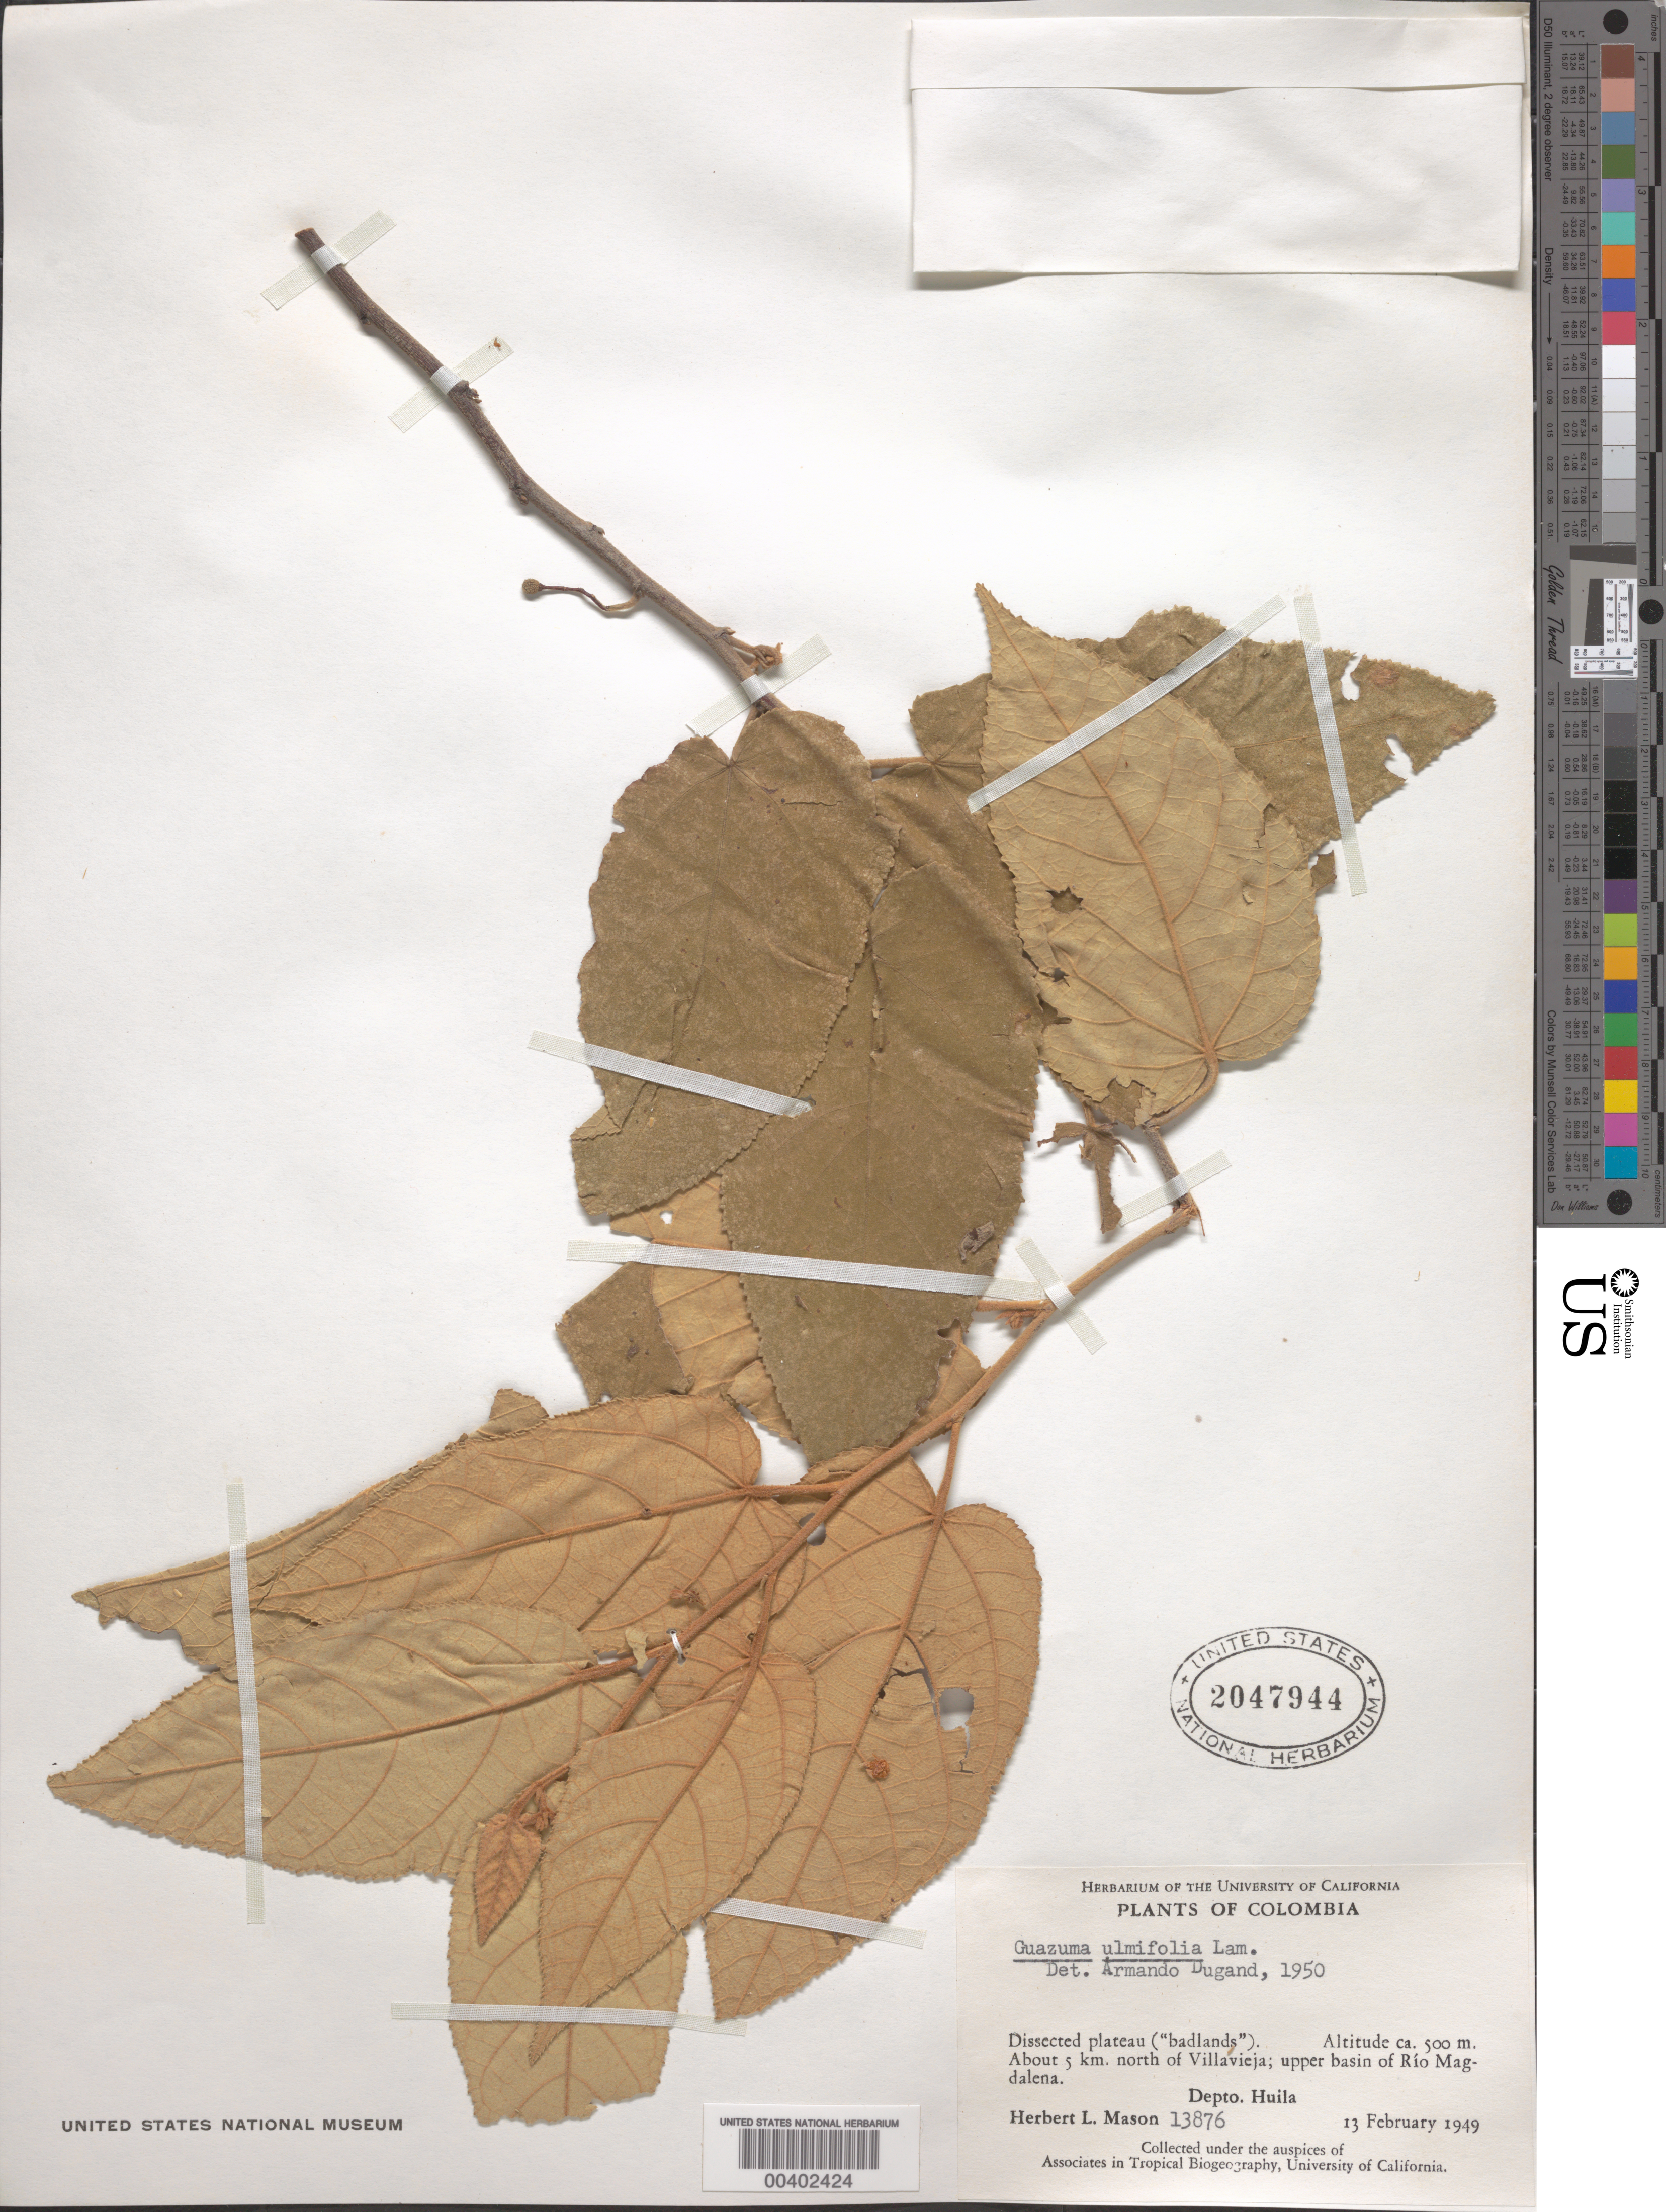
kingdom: Plantae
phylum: Tracheophyta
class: Magnoliopsida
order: Malvales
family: Malvaceae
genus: Guazuma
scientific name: Guazuma ulmifolia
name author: Lam.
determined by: Dugand G., Armando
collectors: H. L. Mason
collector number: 13876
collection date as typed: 13 Feb 1949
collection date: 1949-02-13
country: Colombia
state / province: Huila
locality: about 5 km N of Villa Vieja; upper Basin of Río Magdalena.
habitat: Dissected plateau ("badlands").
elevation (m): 500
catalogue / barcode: US 2047944